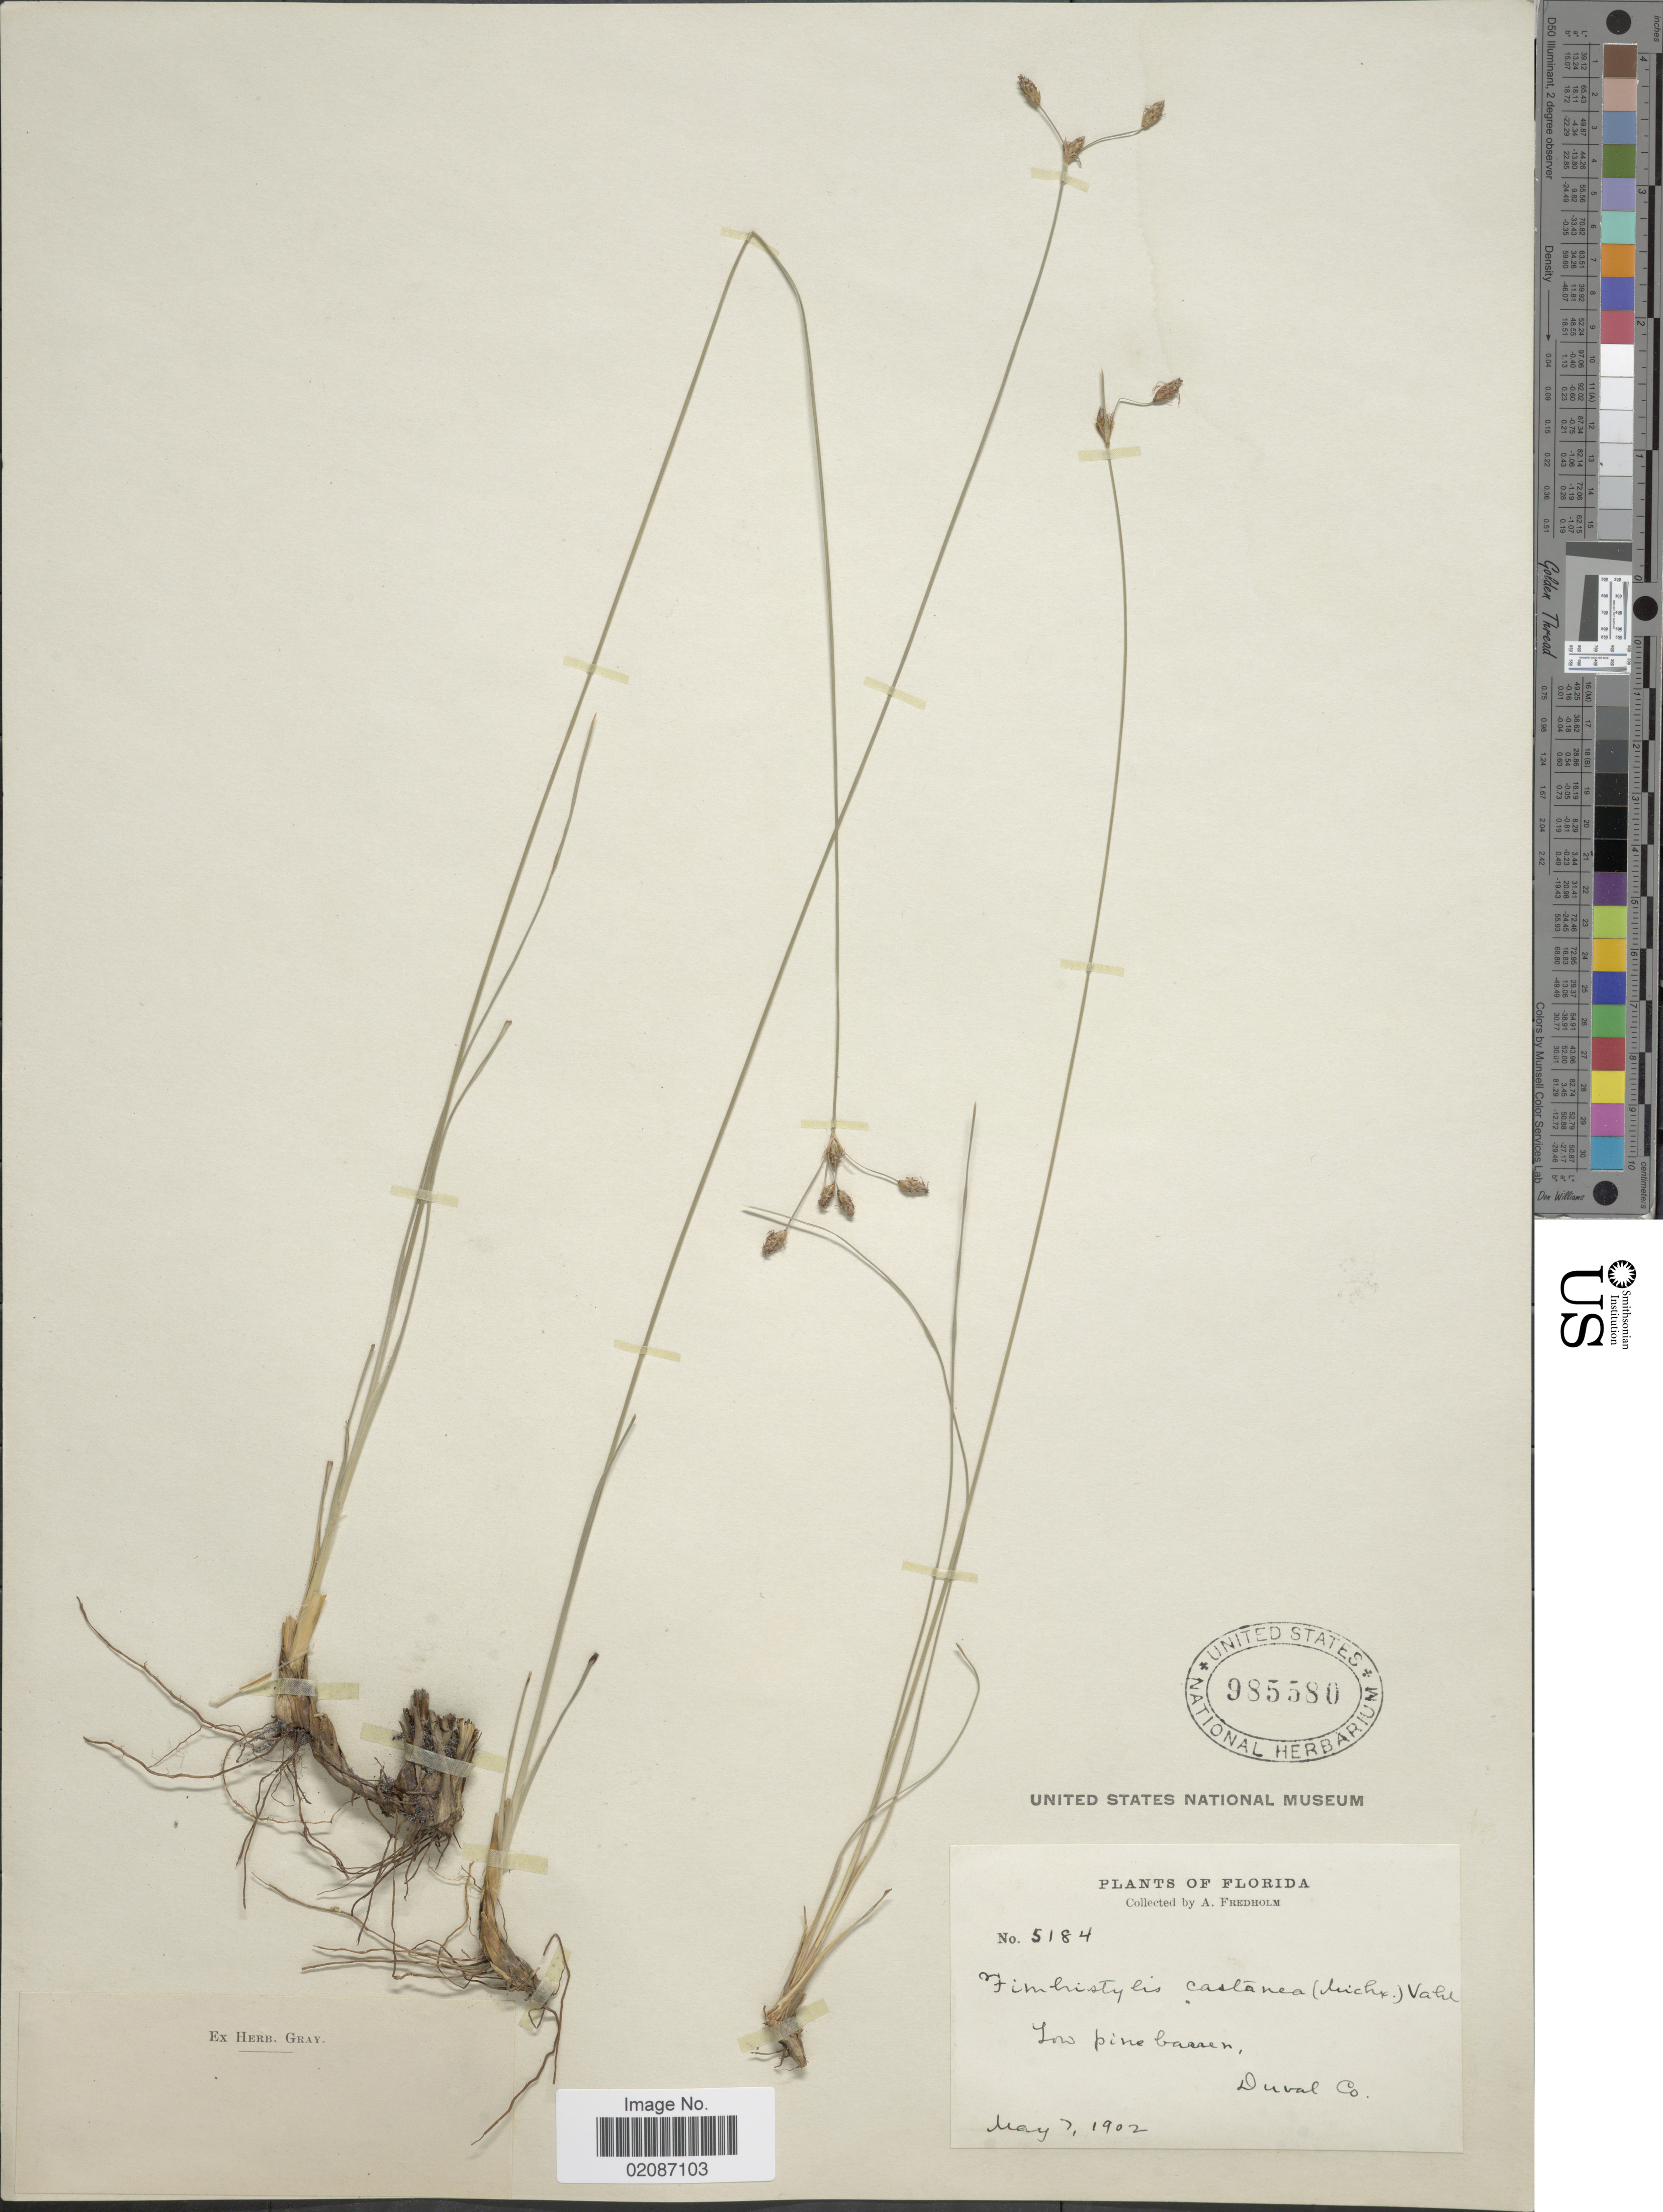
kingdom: Plantae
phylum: Tracheophyta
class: Liliopsida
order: Poales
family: Cyperaceae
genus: Fimbristylis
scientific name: Fimbristylis castanea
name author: (Michx.) Vahl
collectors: A. Fredholm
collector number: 5184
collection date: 1902-05-07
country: United States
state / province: Florida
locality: Duval Co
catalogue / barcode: US 985580